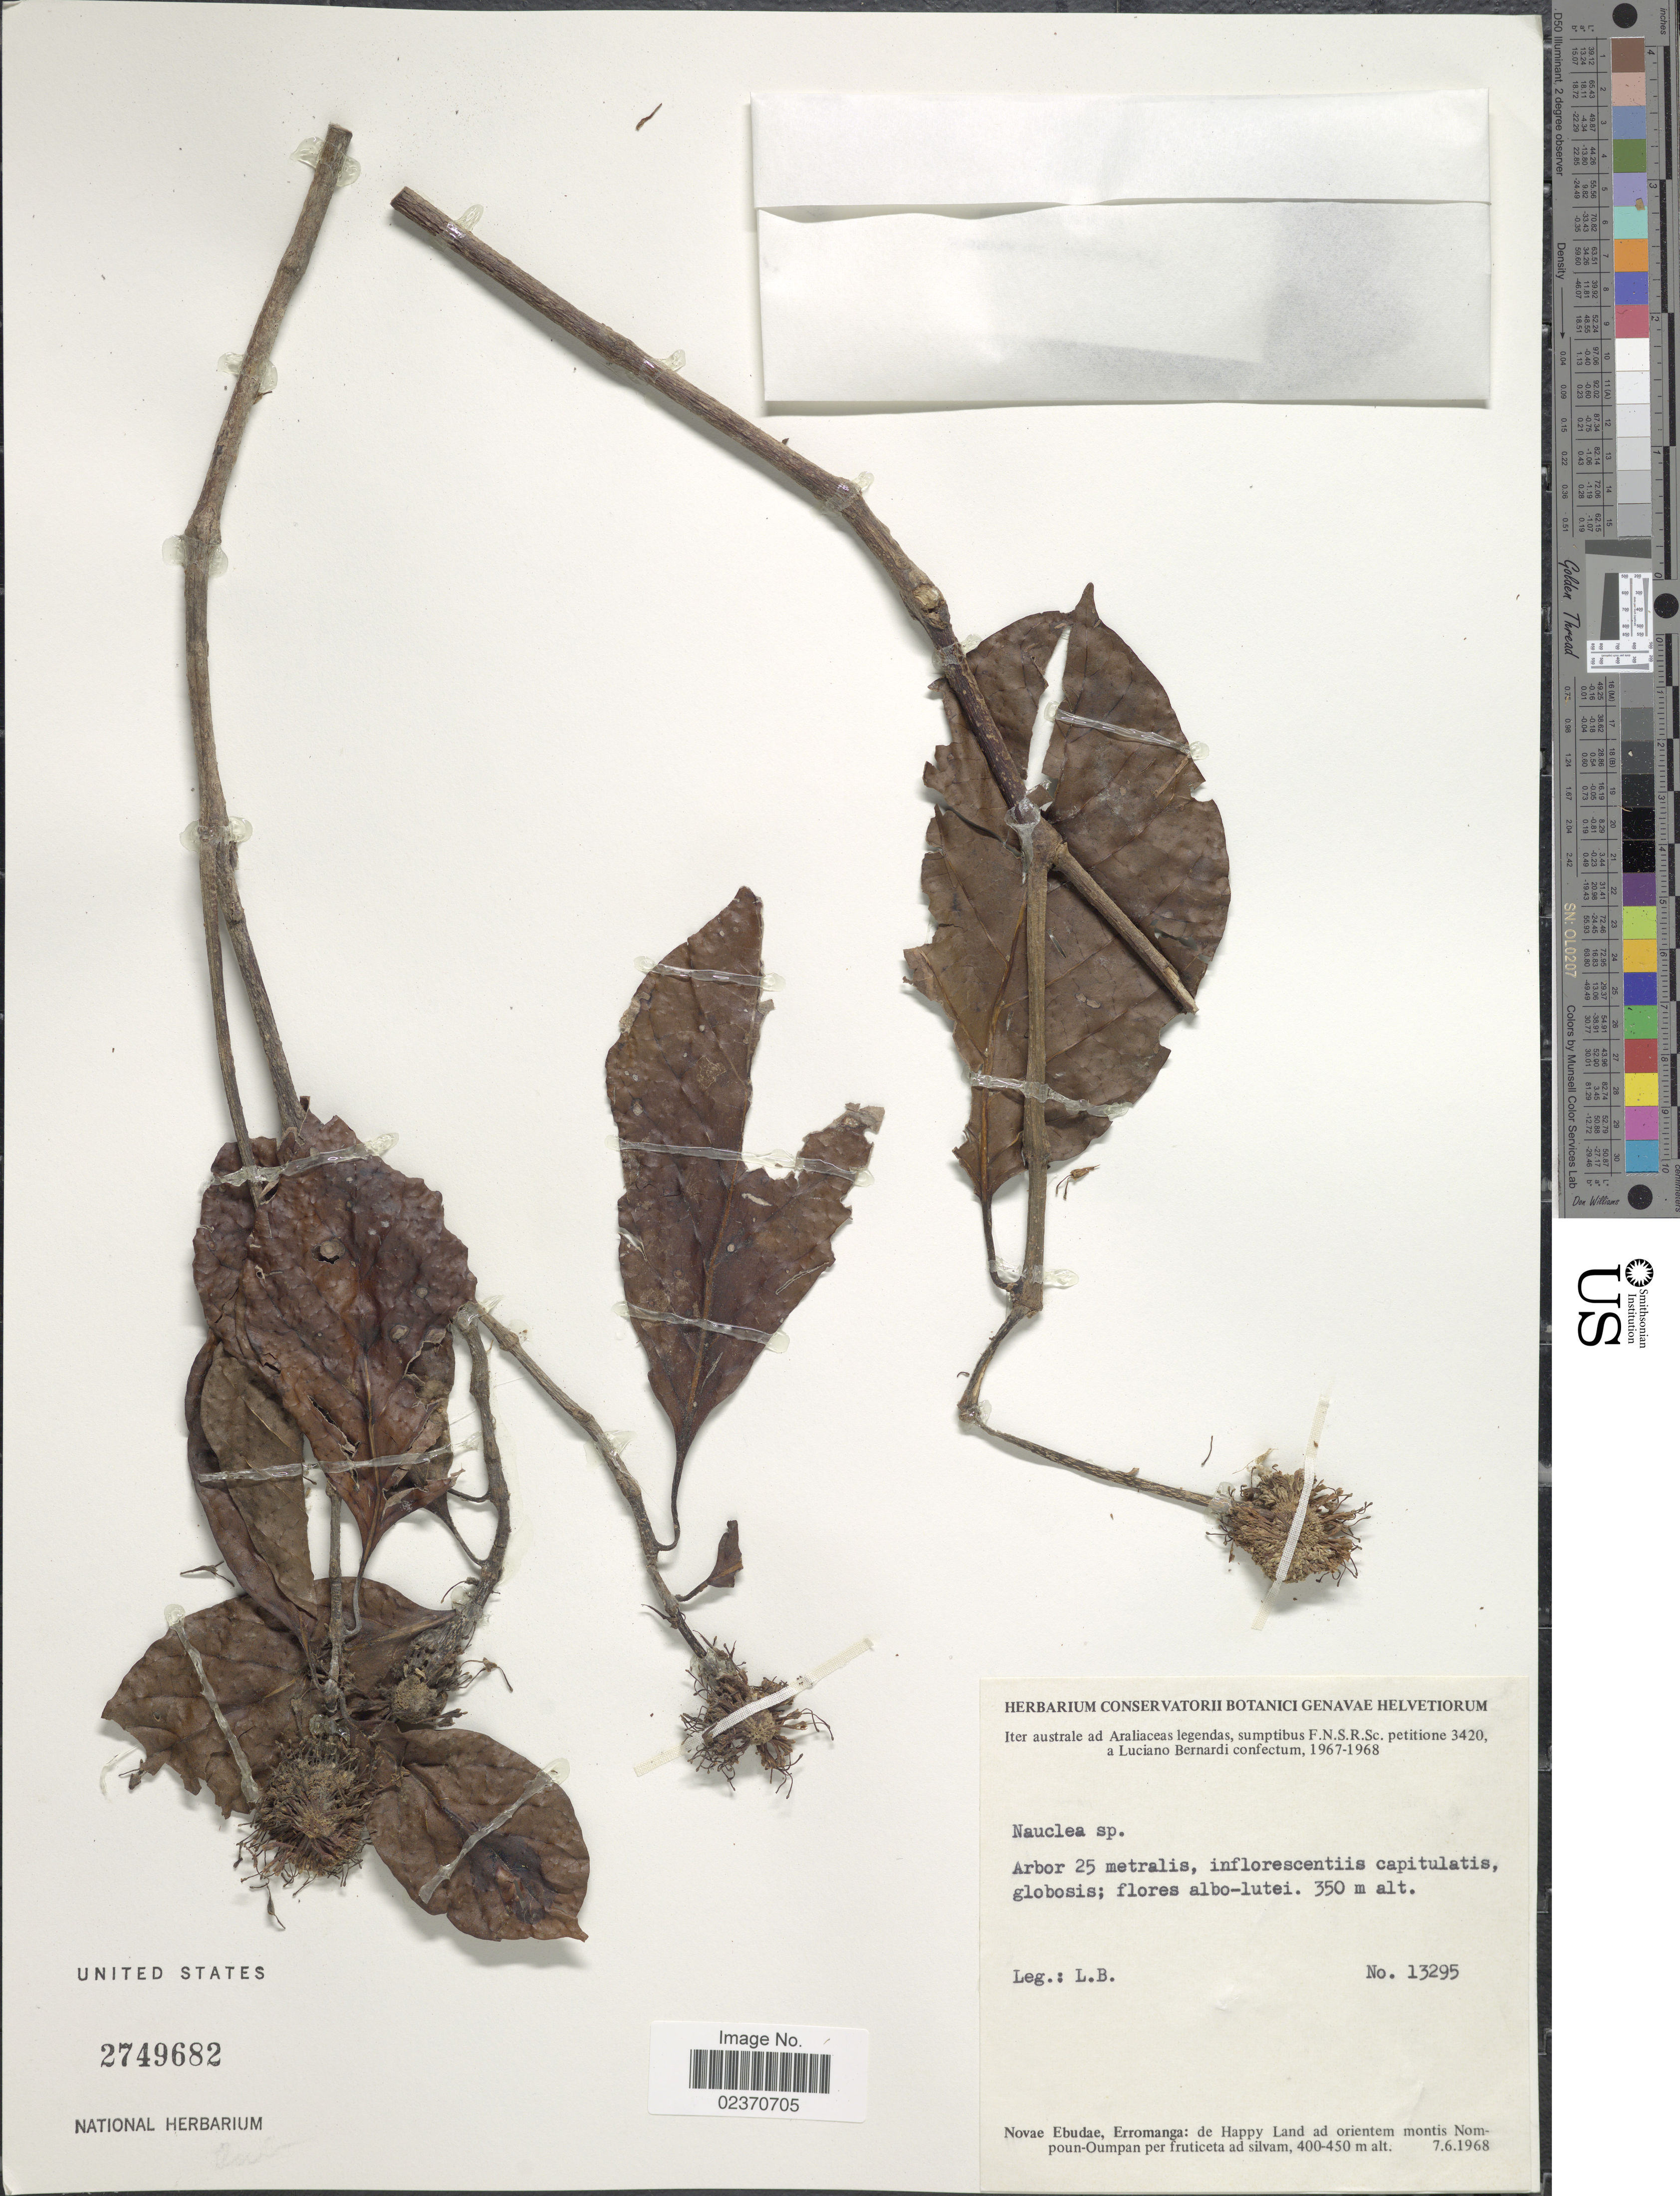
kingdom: Plantae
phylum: Tracheophyta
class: Magnoliopsida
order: Gentianales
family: Rubiaceae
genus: Nauclea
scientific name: Nauclea sp.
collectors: L. Bernardi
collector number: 13295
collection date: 1968-06-07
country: Vanuatu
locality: Novae Ebudae, Erromanga: de Happy Land ad orientem montis Nompoun-Oumpan per fruticeta ad silvam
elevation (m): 400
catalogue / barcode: US 2749682